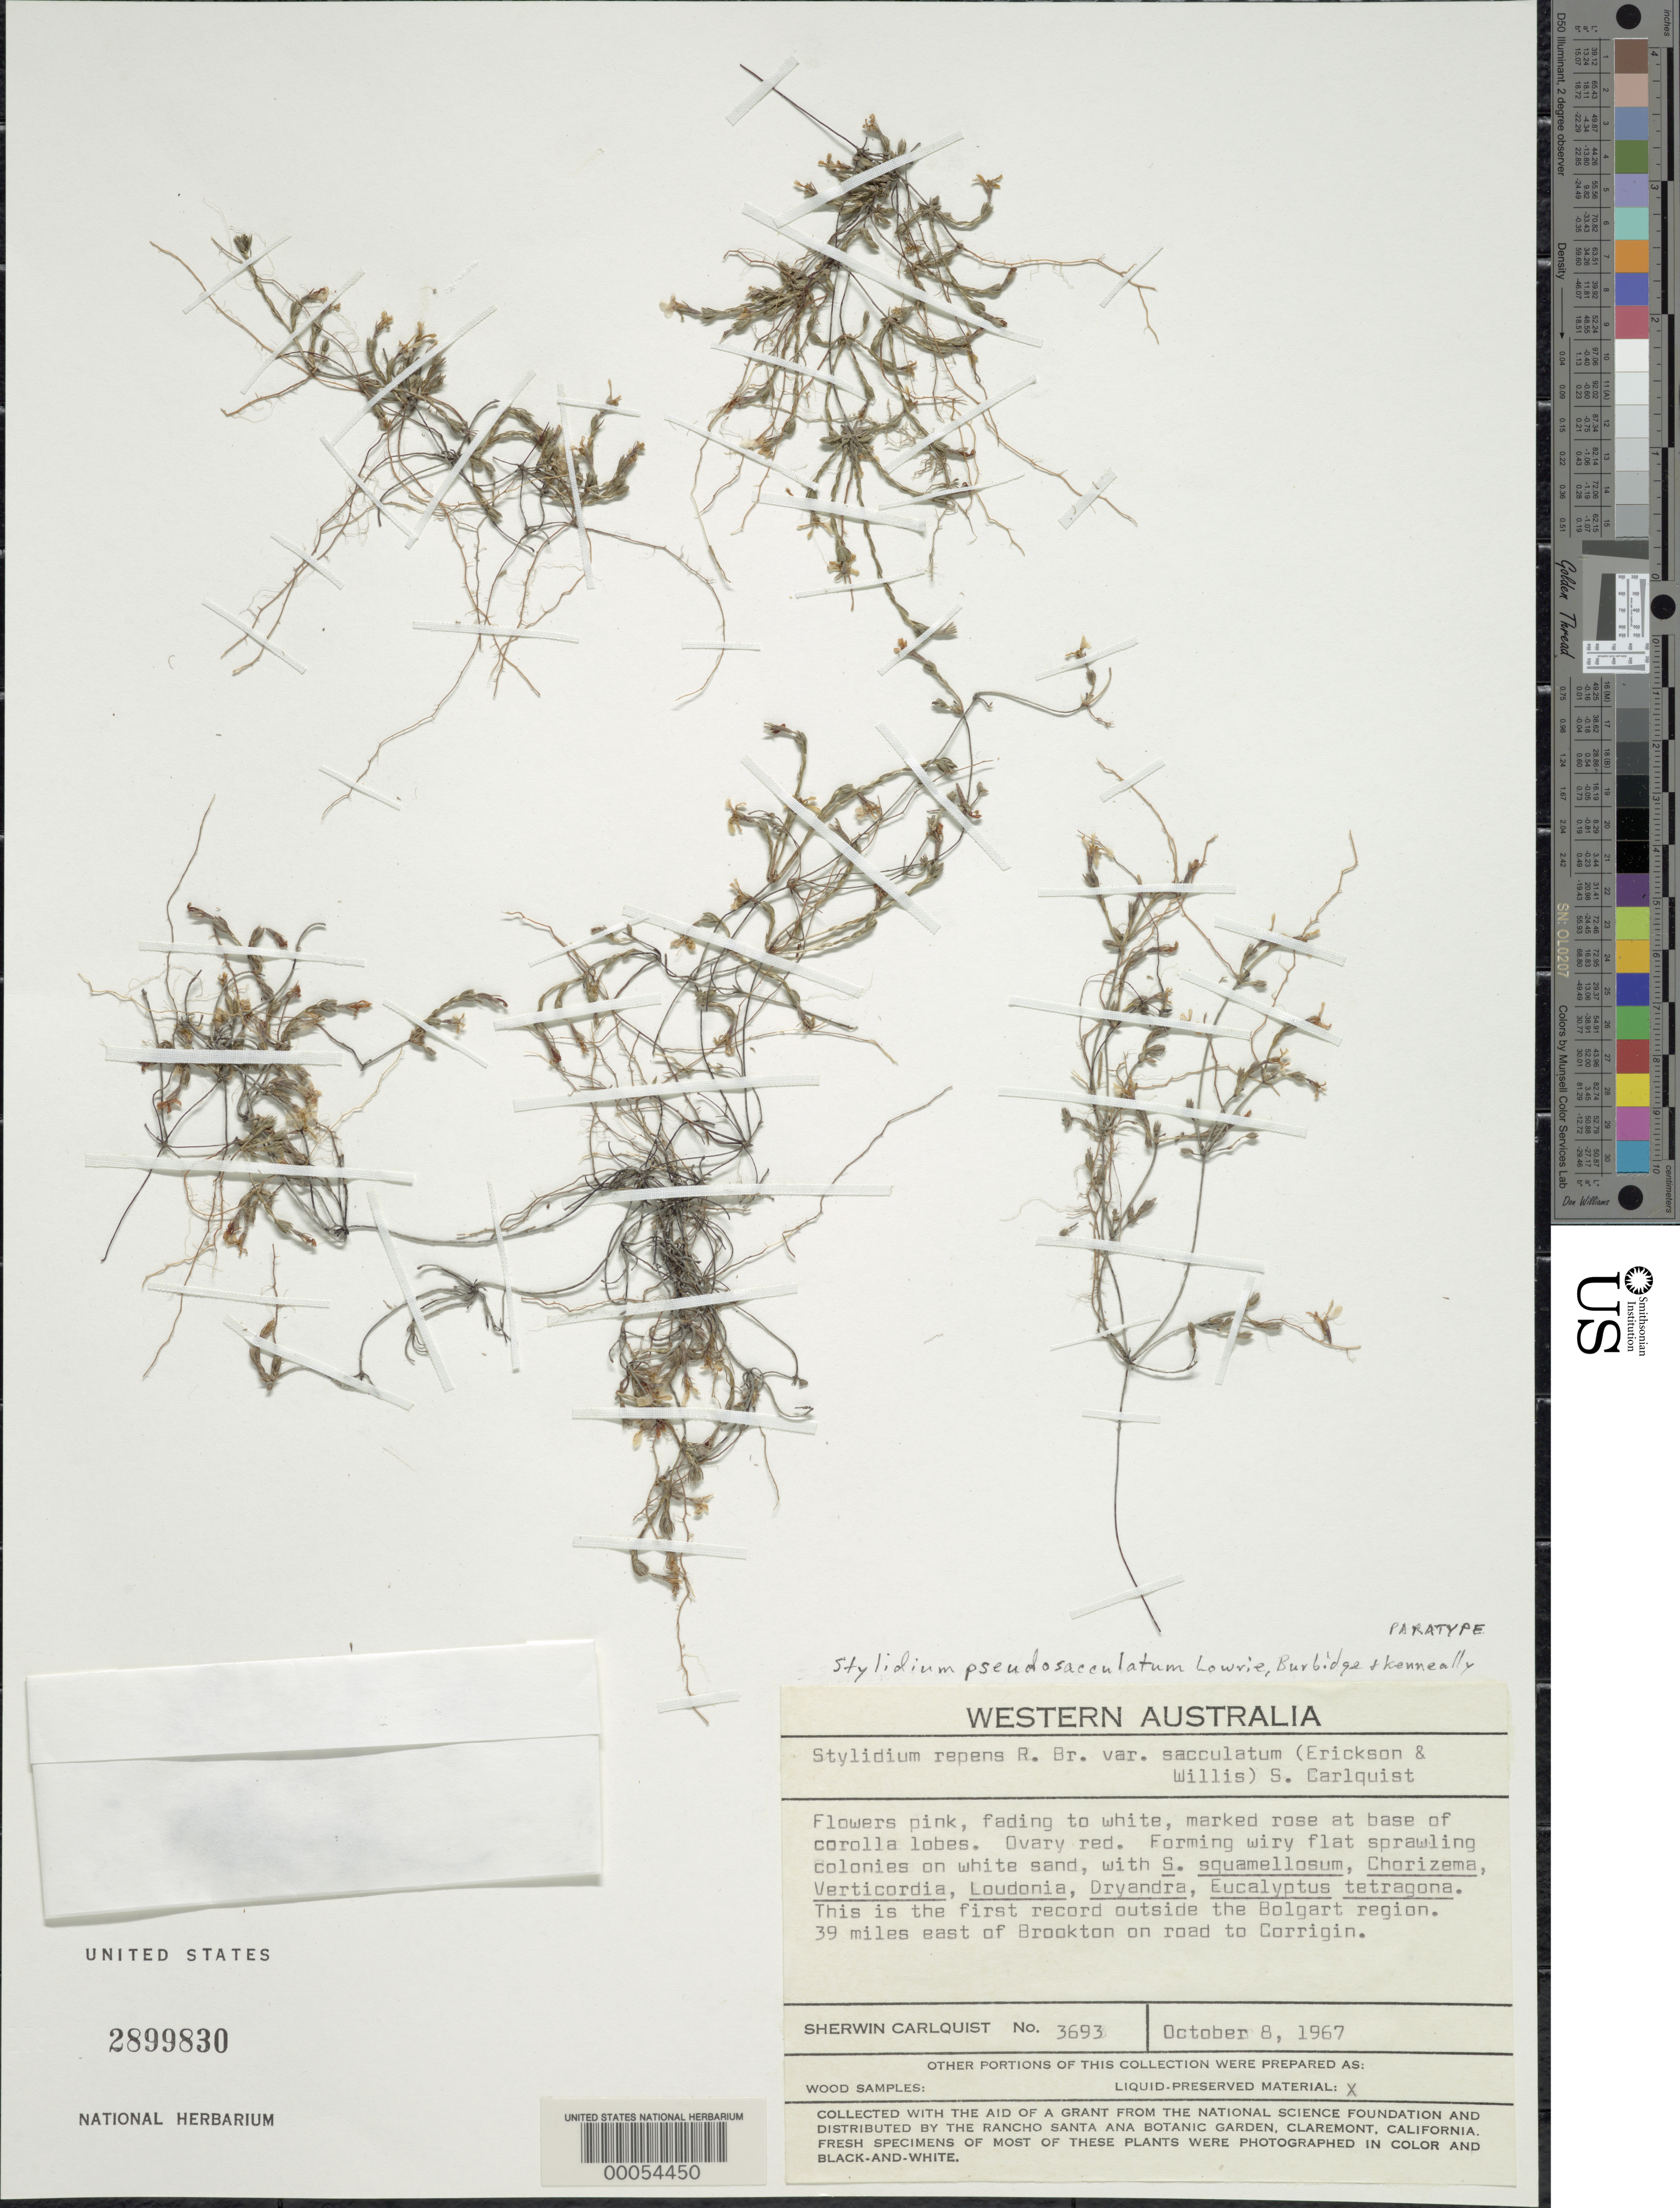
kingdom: Plantae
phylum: Tracheophyta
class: Magnoliopsida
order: Asterales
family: Stylidiaceae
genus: Stylidium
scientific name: Stylidium pseudosacculatum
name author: Lowrie et al.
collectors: S. Carlquist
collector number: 3693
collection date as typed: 08 Oct 1967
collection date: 1967-10-08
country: Australia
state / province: Western Australia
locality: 39 miles e of brookton on road to corrigin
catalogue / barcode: US 2899830